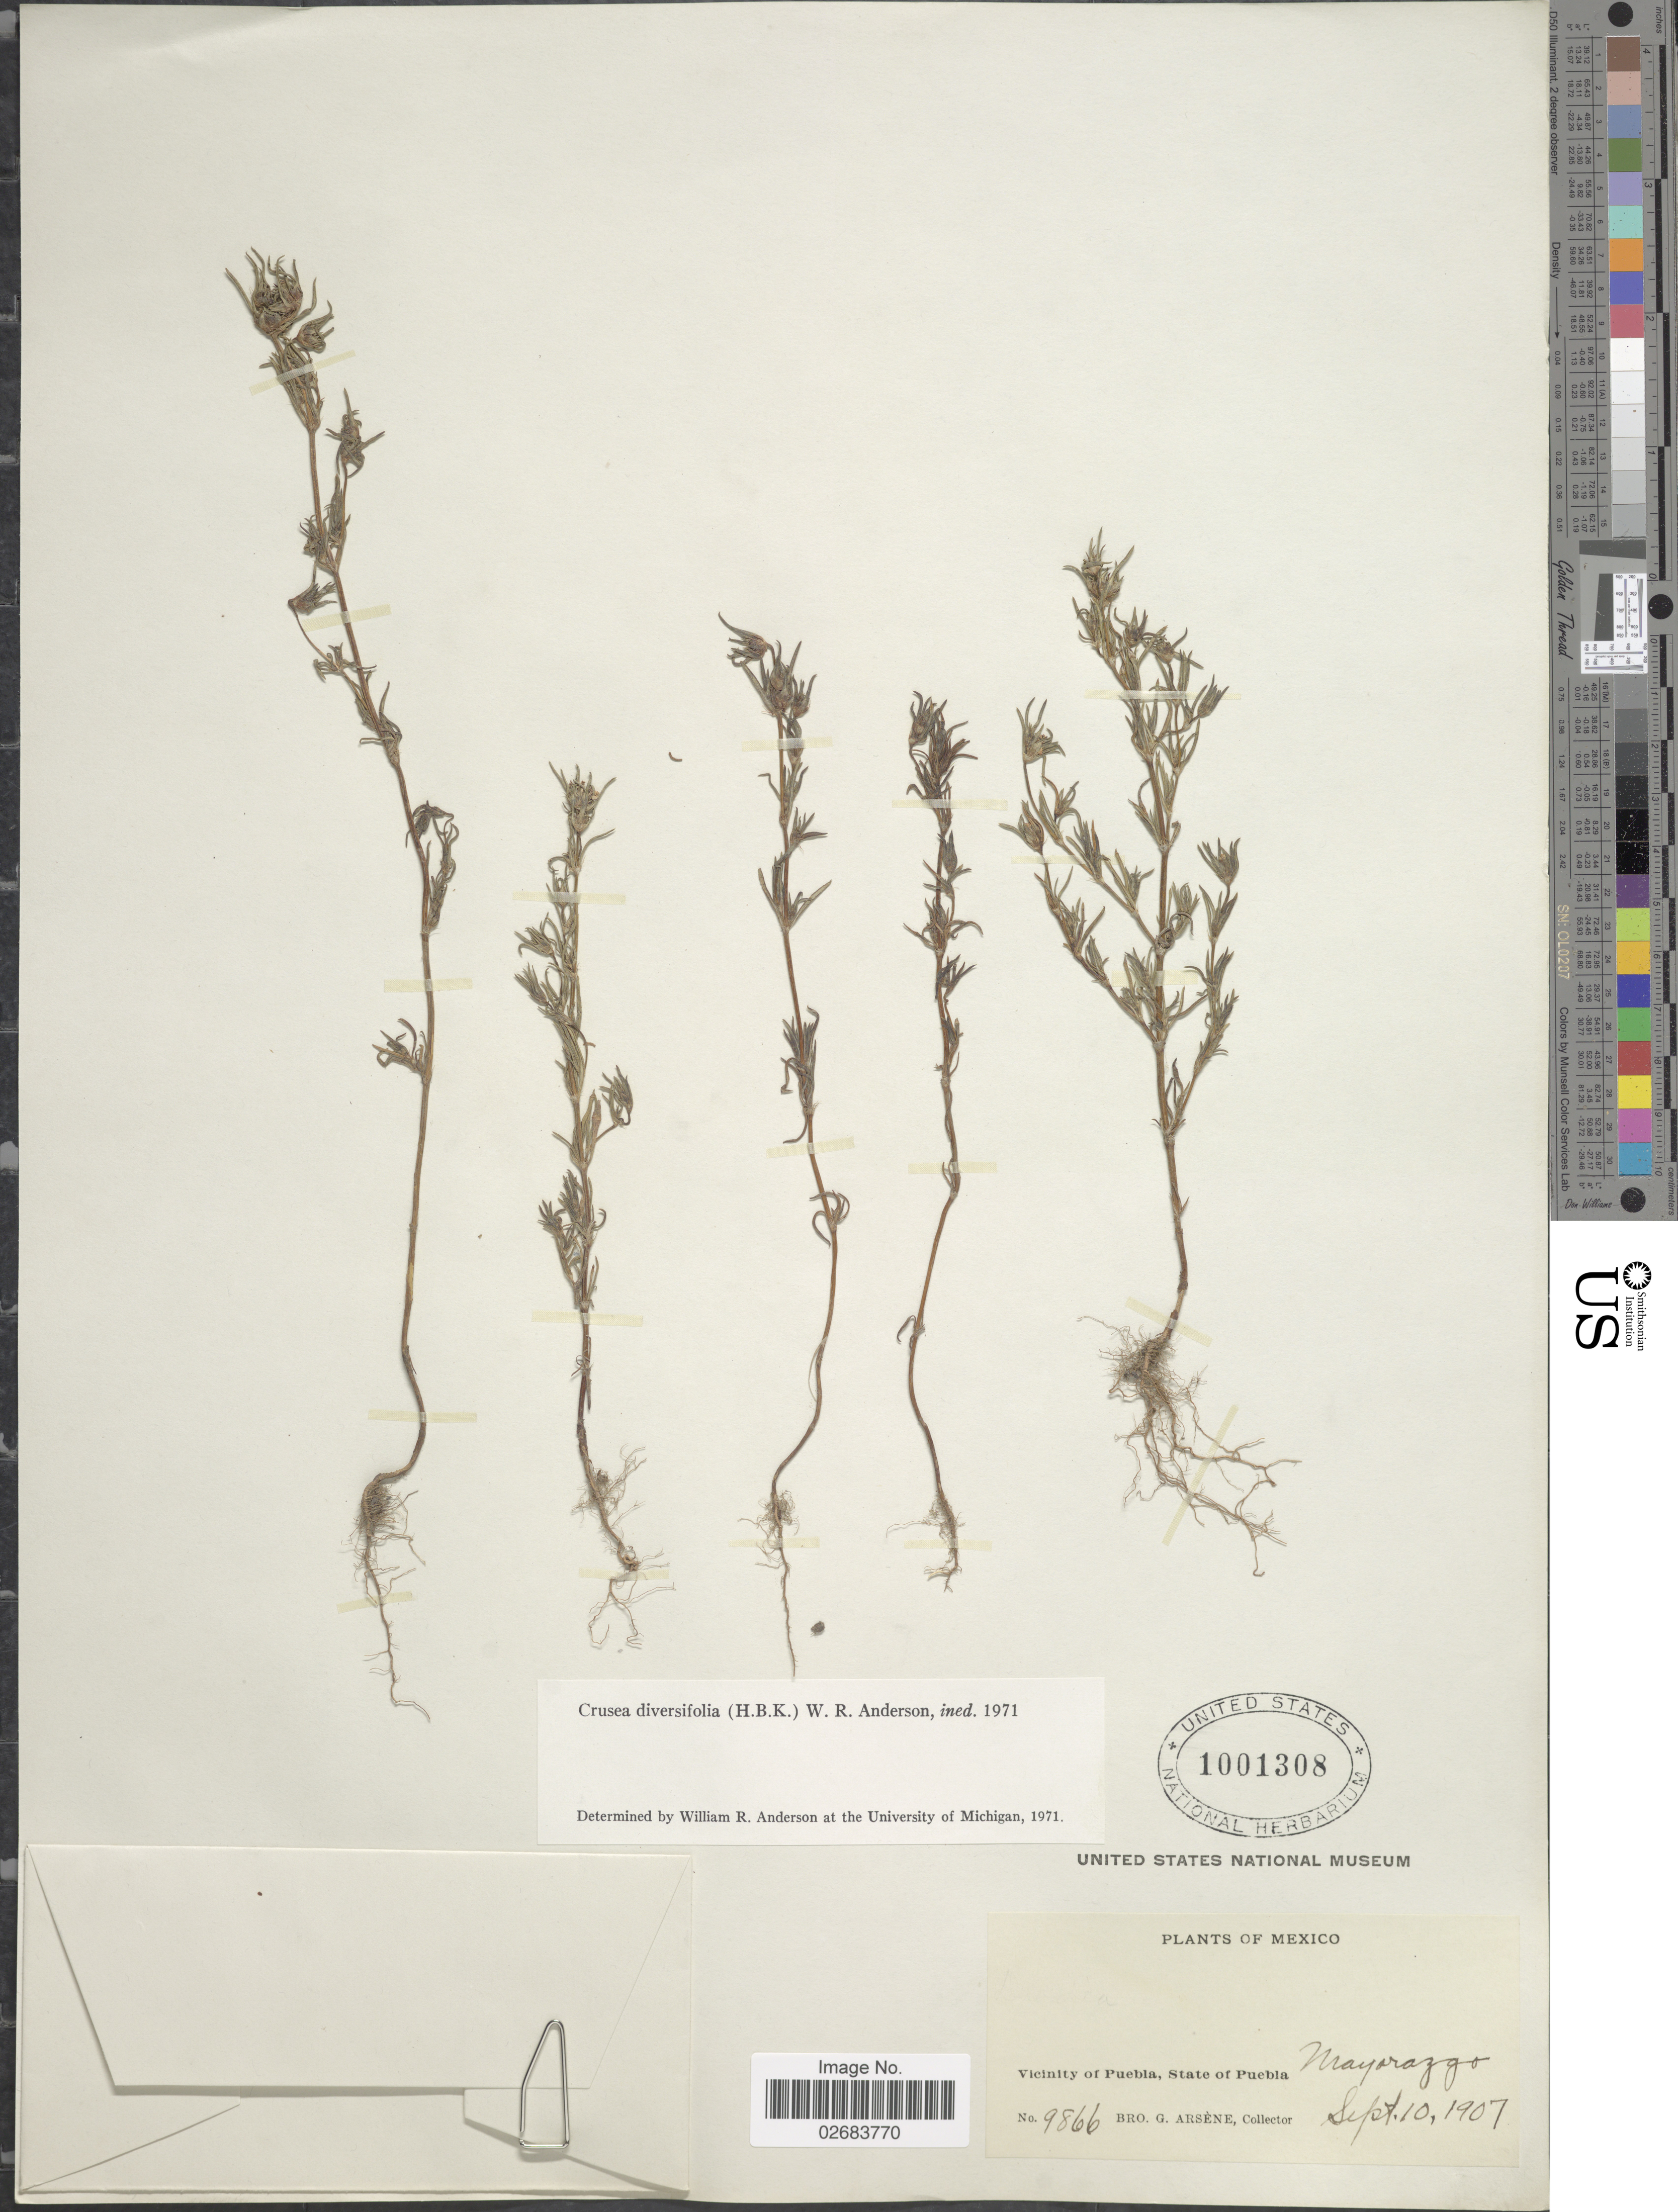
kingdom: Plantae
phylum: Tracheophyta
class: Magnoliopsida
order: Gentianales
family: Rubiaceae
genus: Crusea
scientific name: Crusea diversifolia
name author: (Kunth) W.R. Anderson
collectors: Bro. G. Arsène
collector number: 9866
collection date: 1907-09-10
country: Mexico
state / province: Puebla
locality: Mayorazgo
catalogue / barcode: US 1001308